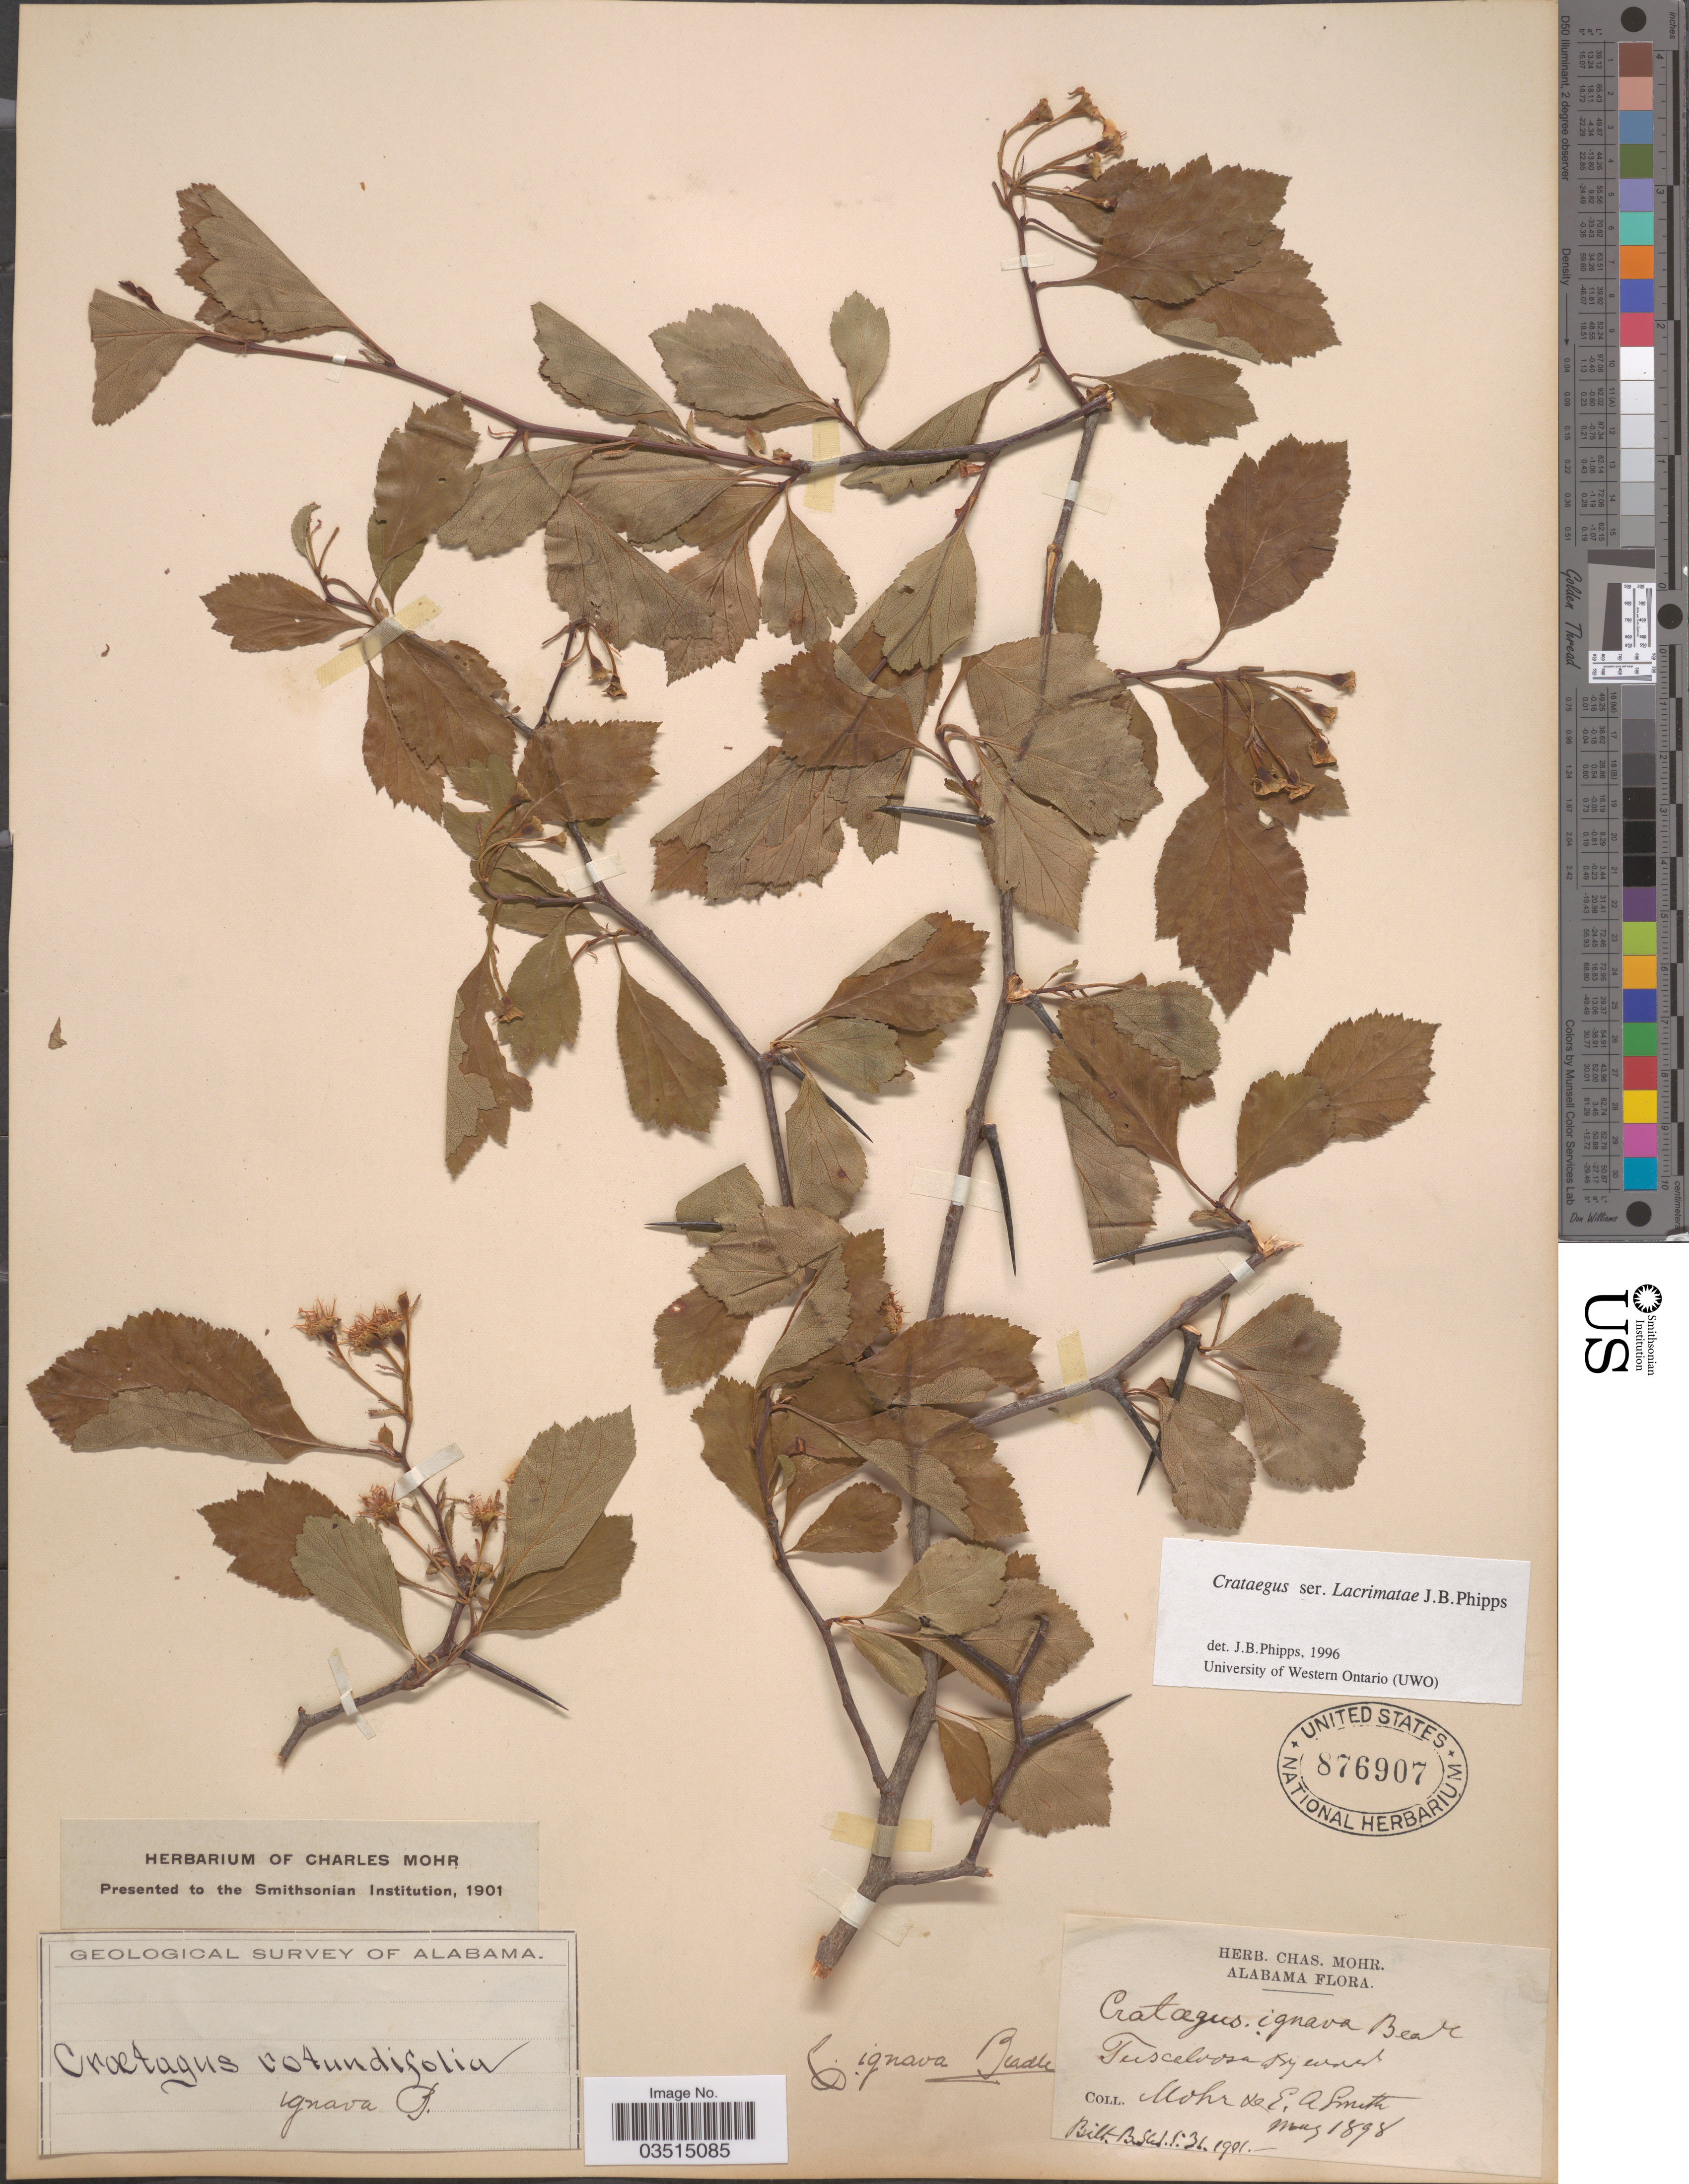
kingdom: Plantae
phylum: Tracheophyta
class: Magnoliopsida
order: Rosales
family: Rosaceae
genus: Crataegus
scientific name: Crataegus ignava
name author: Beadle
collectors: Mohr, C. T. (herbarium) & E. A. Smith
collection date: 1898-05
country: United States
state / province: Alabama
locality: Tuscaloosa by woods.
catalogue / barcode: US 876907